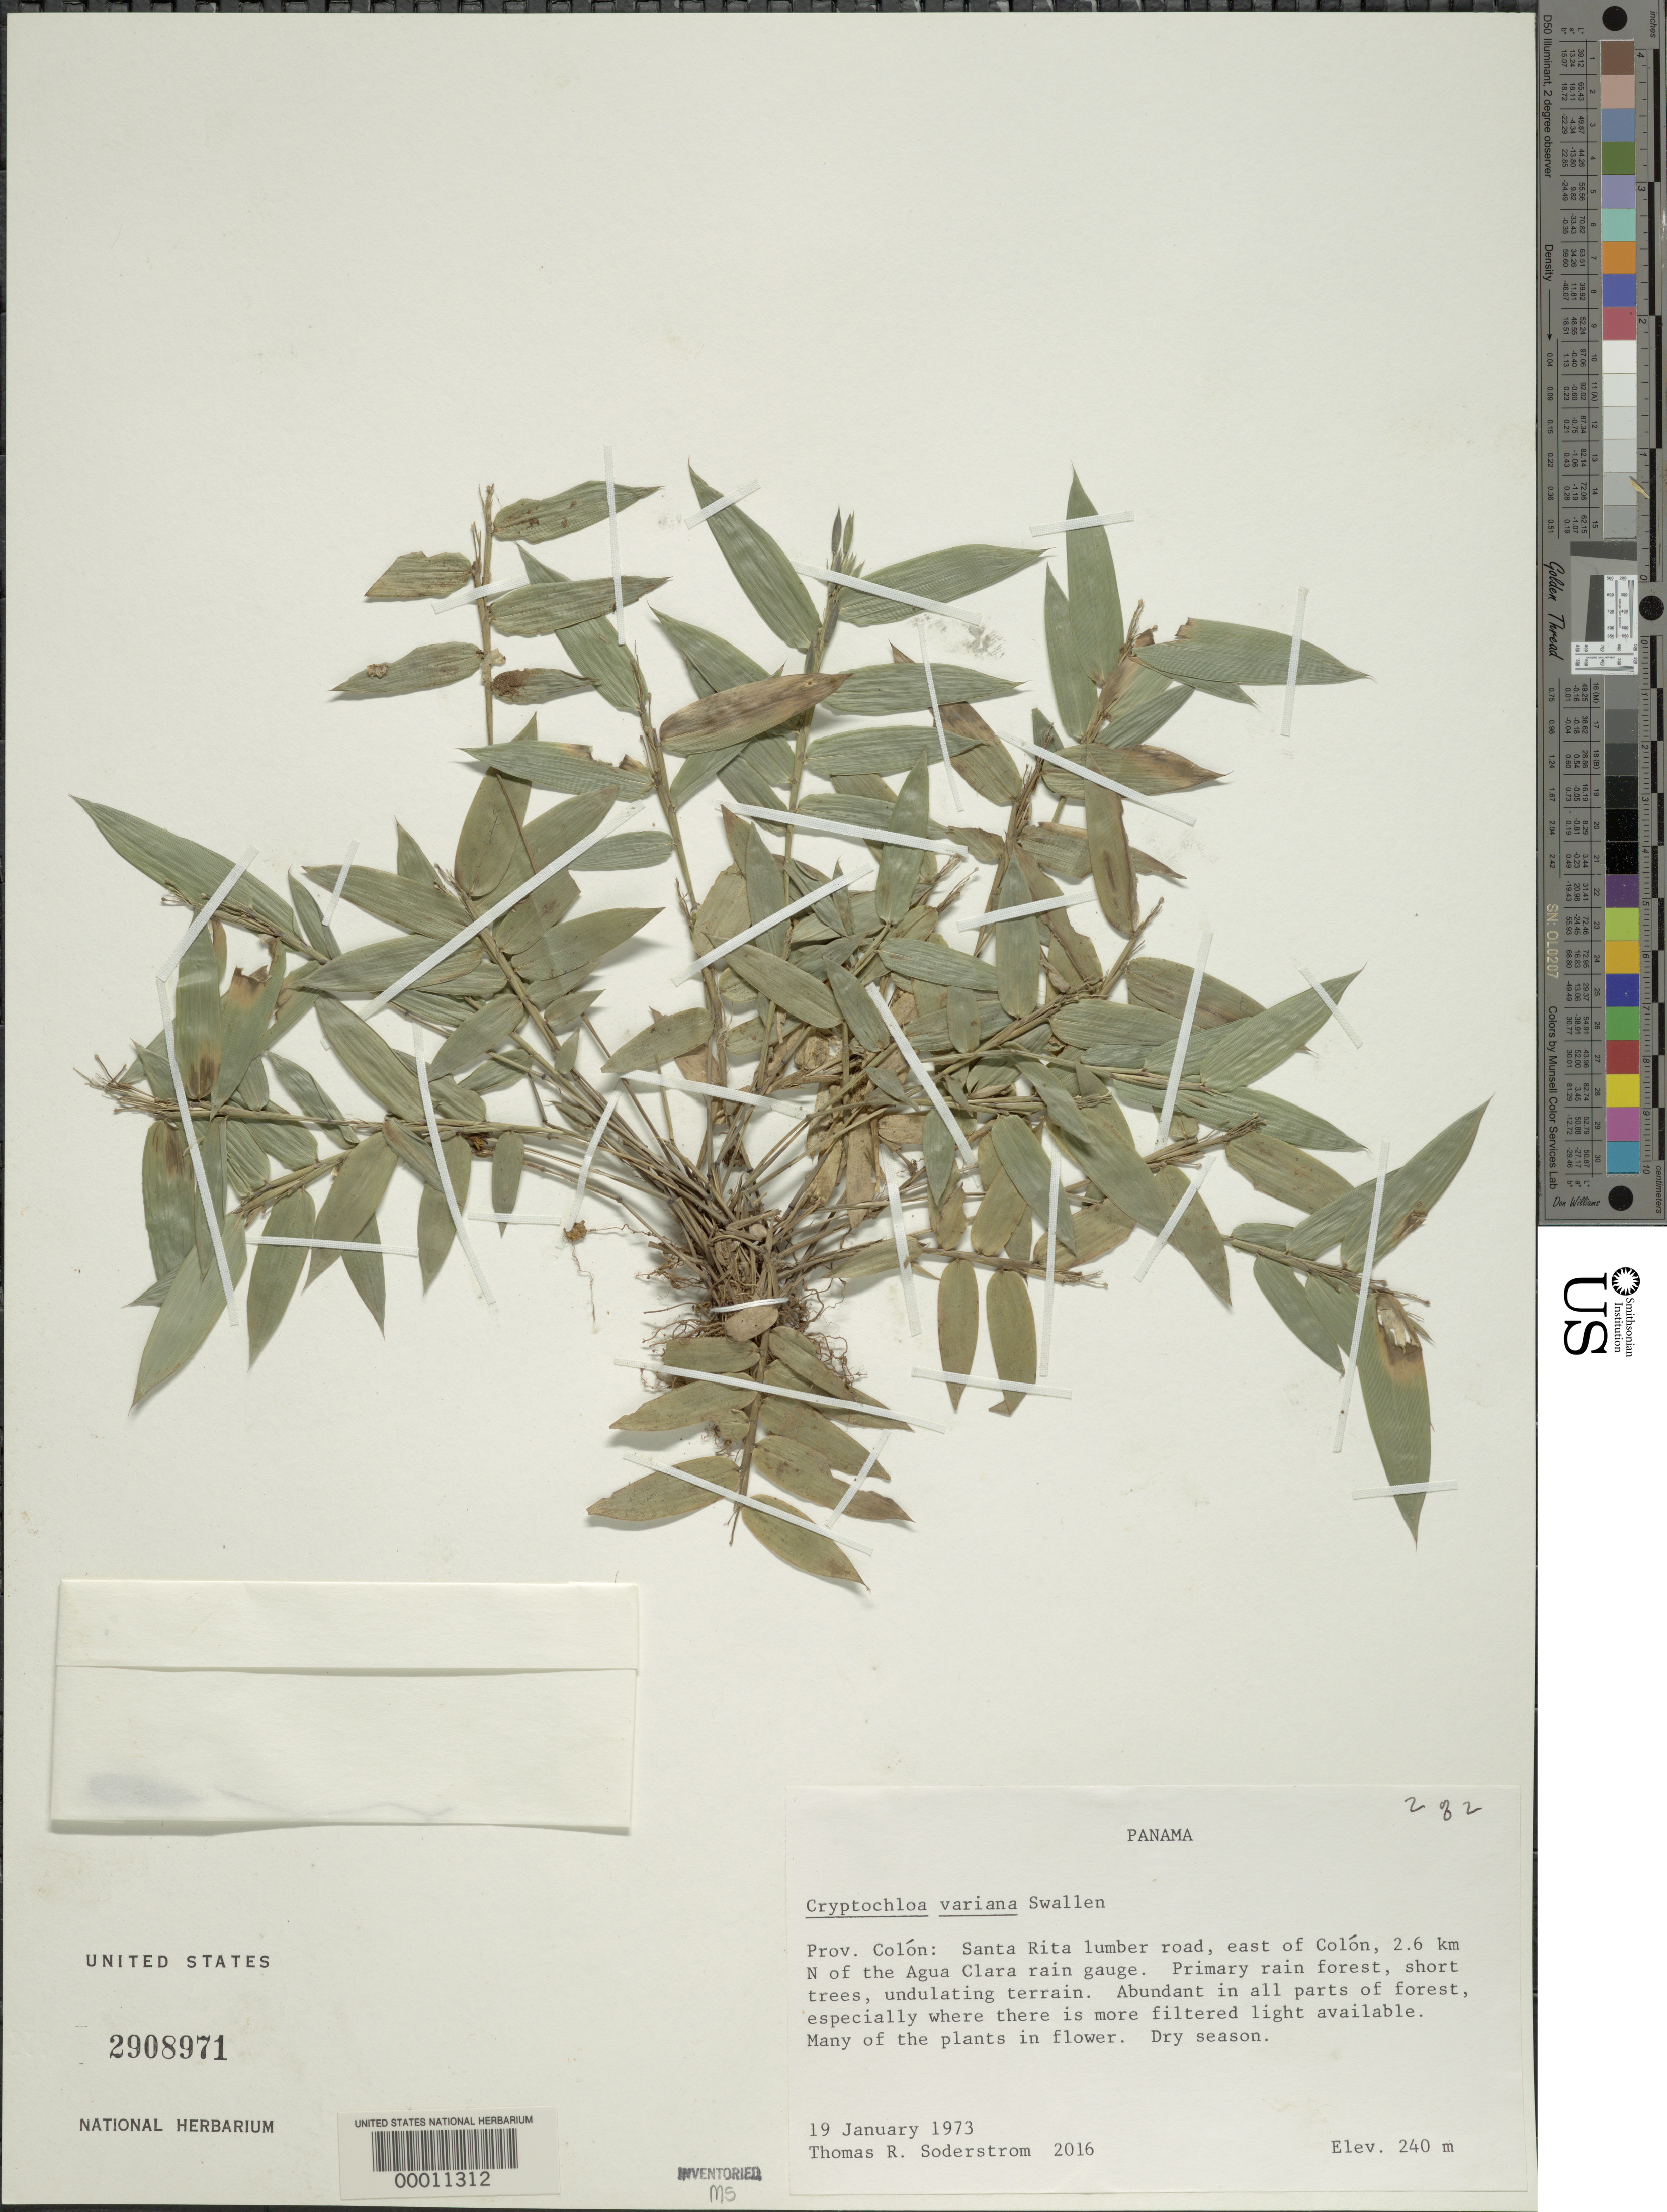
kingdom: Plantae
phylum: Tracheophyta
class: Liliopsida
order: Poales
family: Poaceae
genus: Cryptochloa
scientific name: Cryptochloa variana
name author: Swallen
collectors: T. R. Soderstrom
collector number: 2016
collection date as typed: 19 Jan 1973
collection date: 1973-01-19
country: Panama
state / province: Colón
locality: Santa Rita, Agua Clara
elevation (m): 240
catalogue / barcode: US 2908971